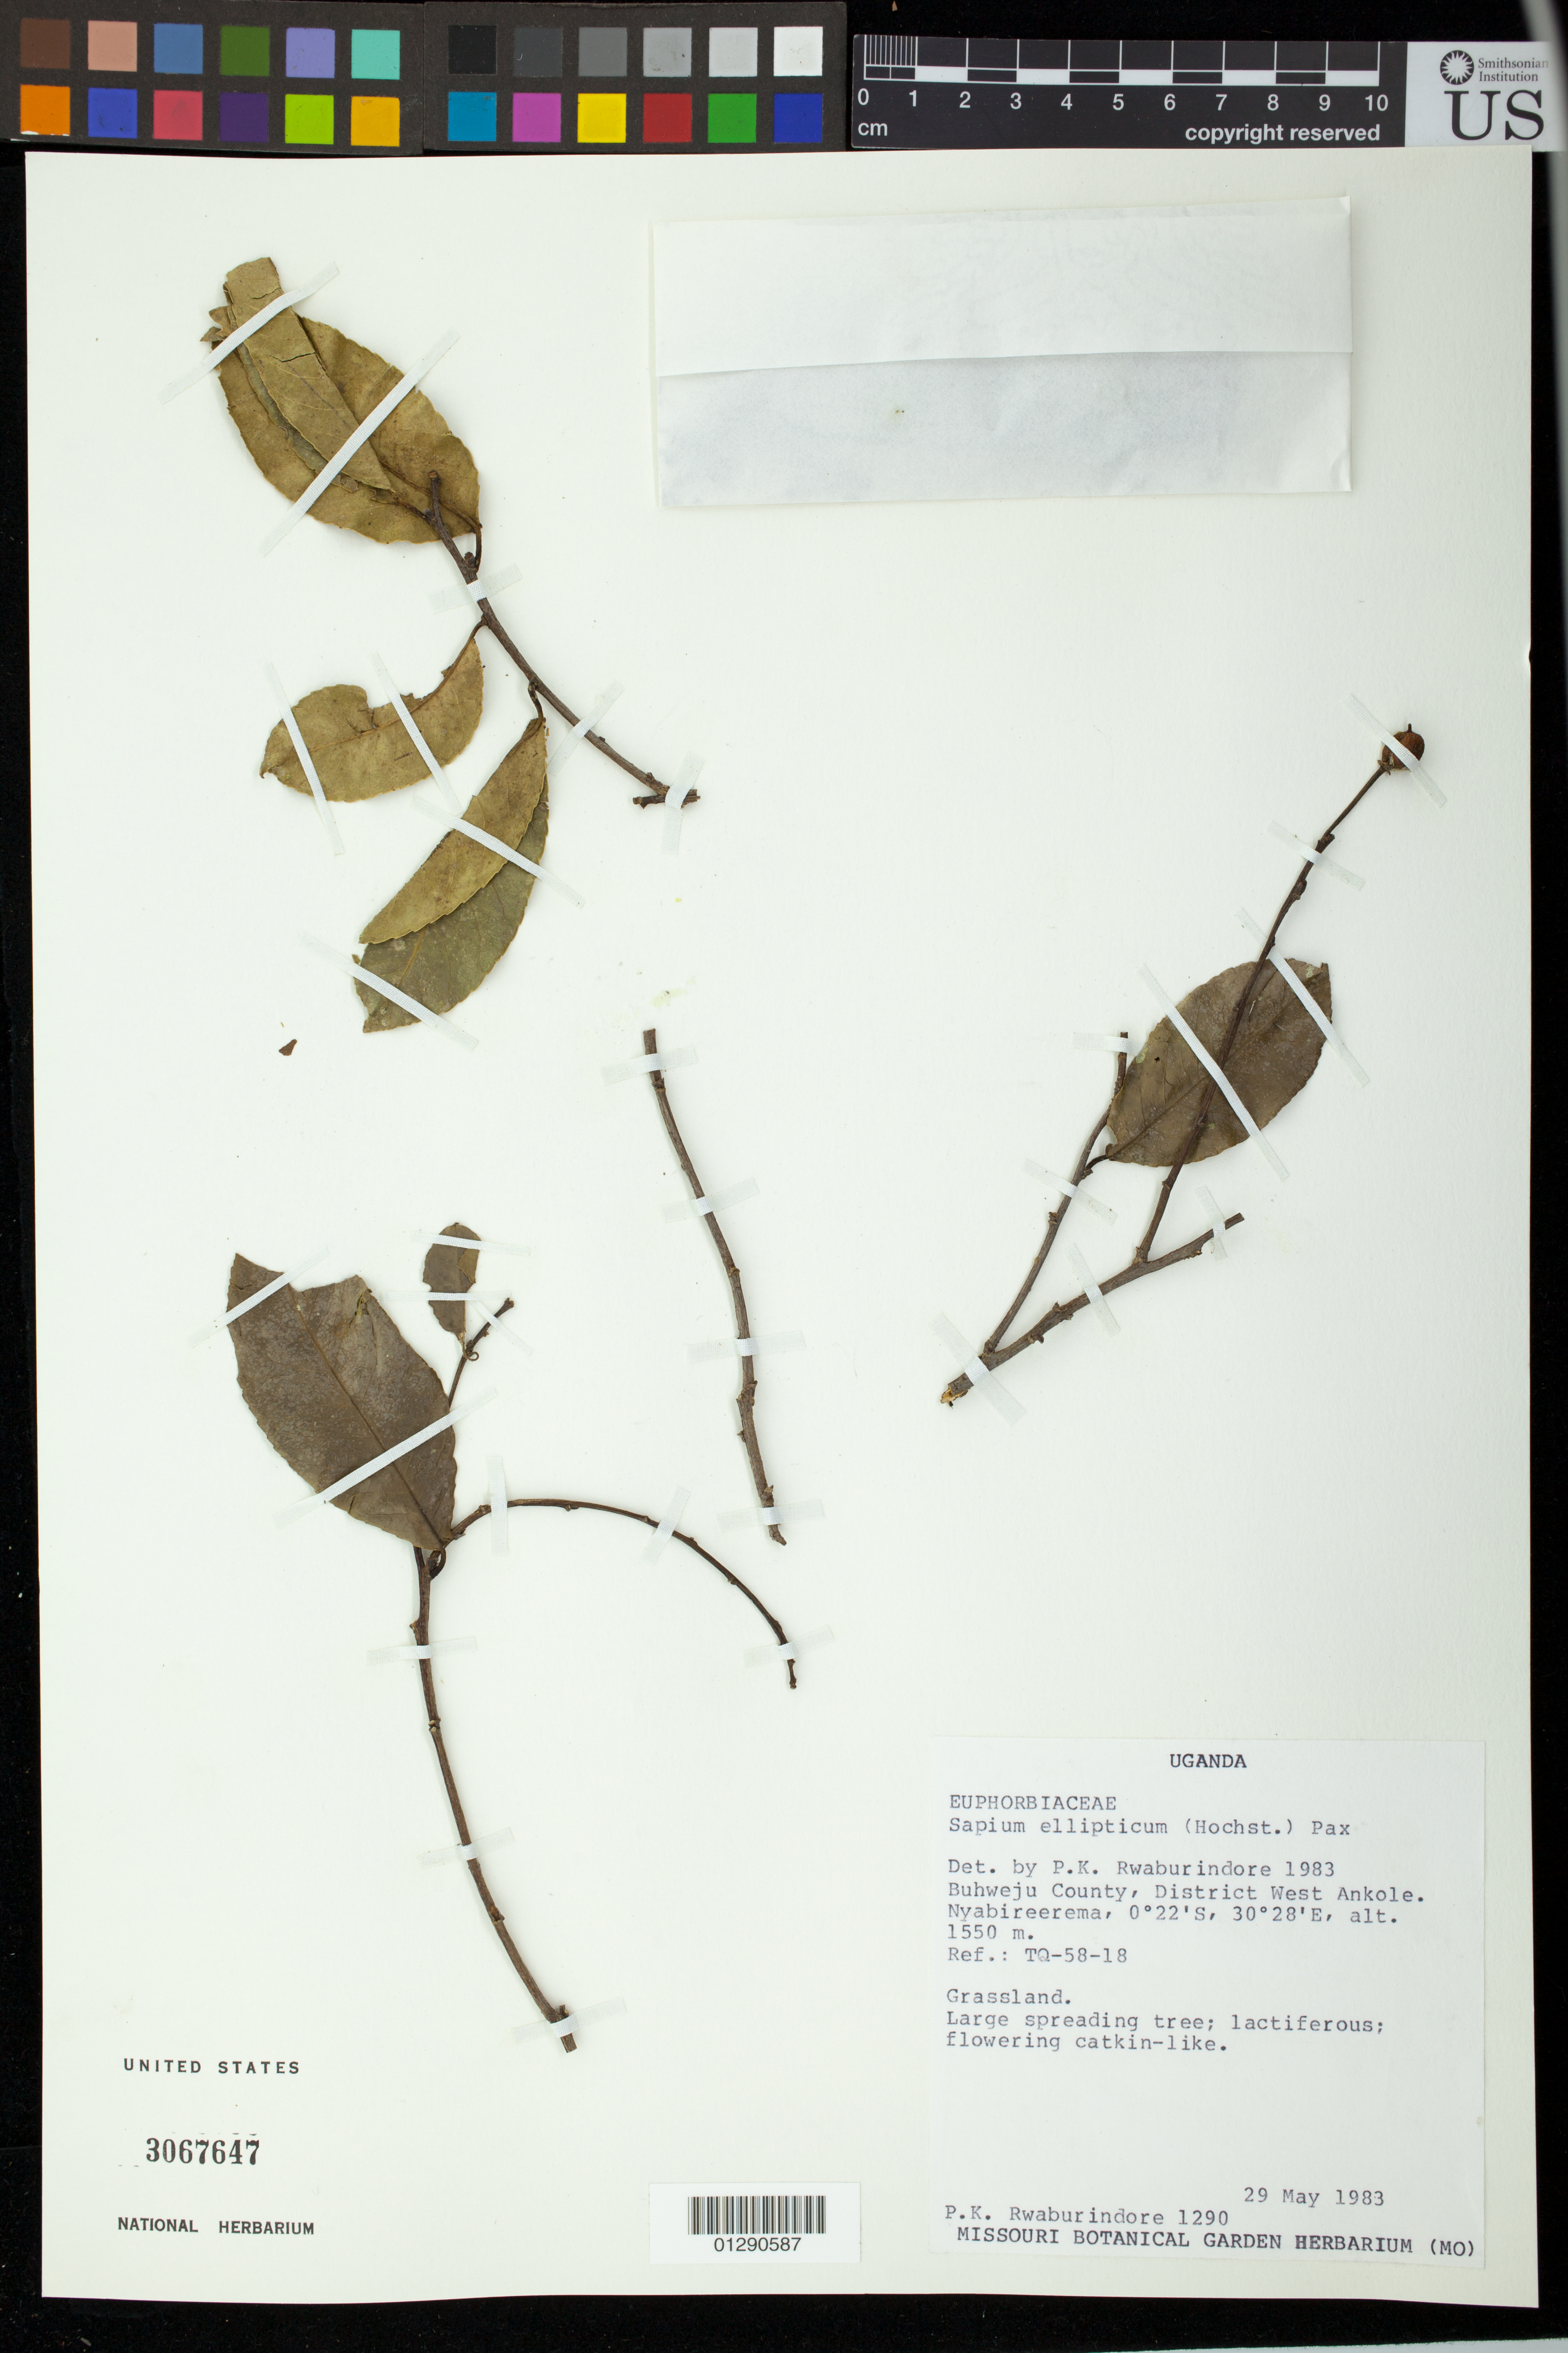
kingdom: Plantae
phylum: Tracheophyta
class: Magnoliopsida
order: Malpighiales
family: Euphorbiaceae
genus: Sapium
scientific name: Sapium ellipticum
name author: (Hochst.) Pax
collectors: P. Rwaburindore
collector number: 1290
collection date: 1983-05-29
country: Uganda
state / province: Western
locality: Buhweju County, District West Ankole. Nyabireerema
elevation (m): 1550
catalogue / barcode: US 3067647